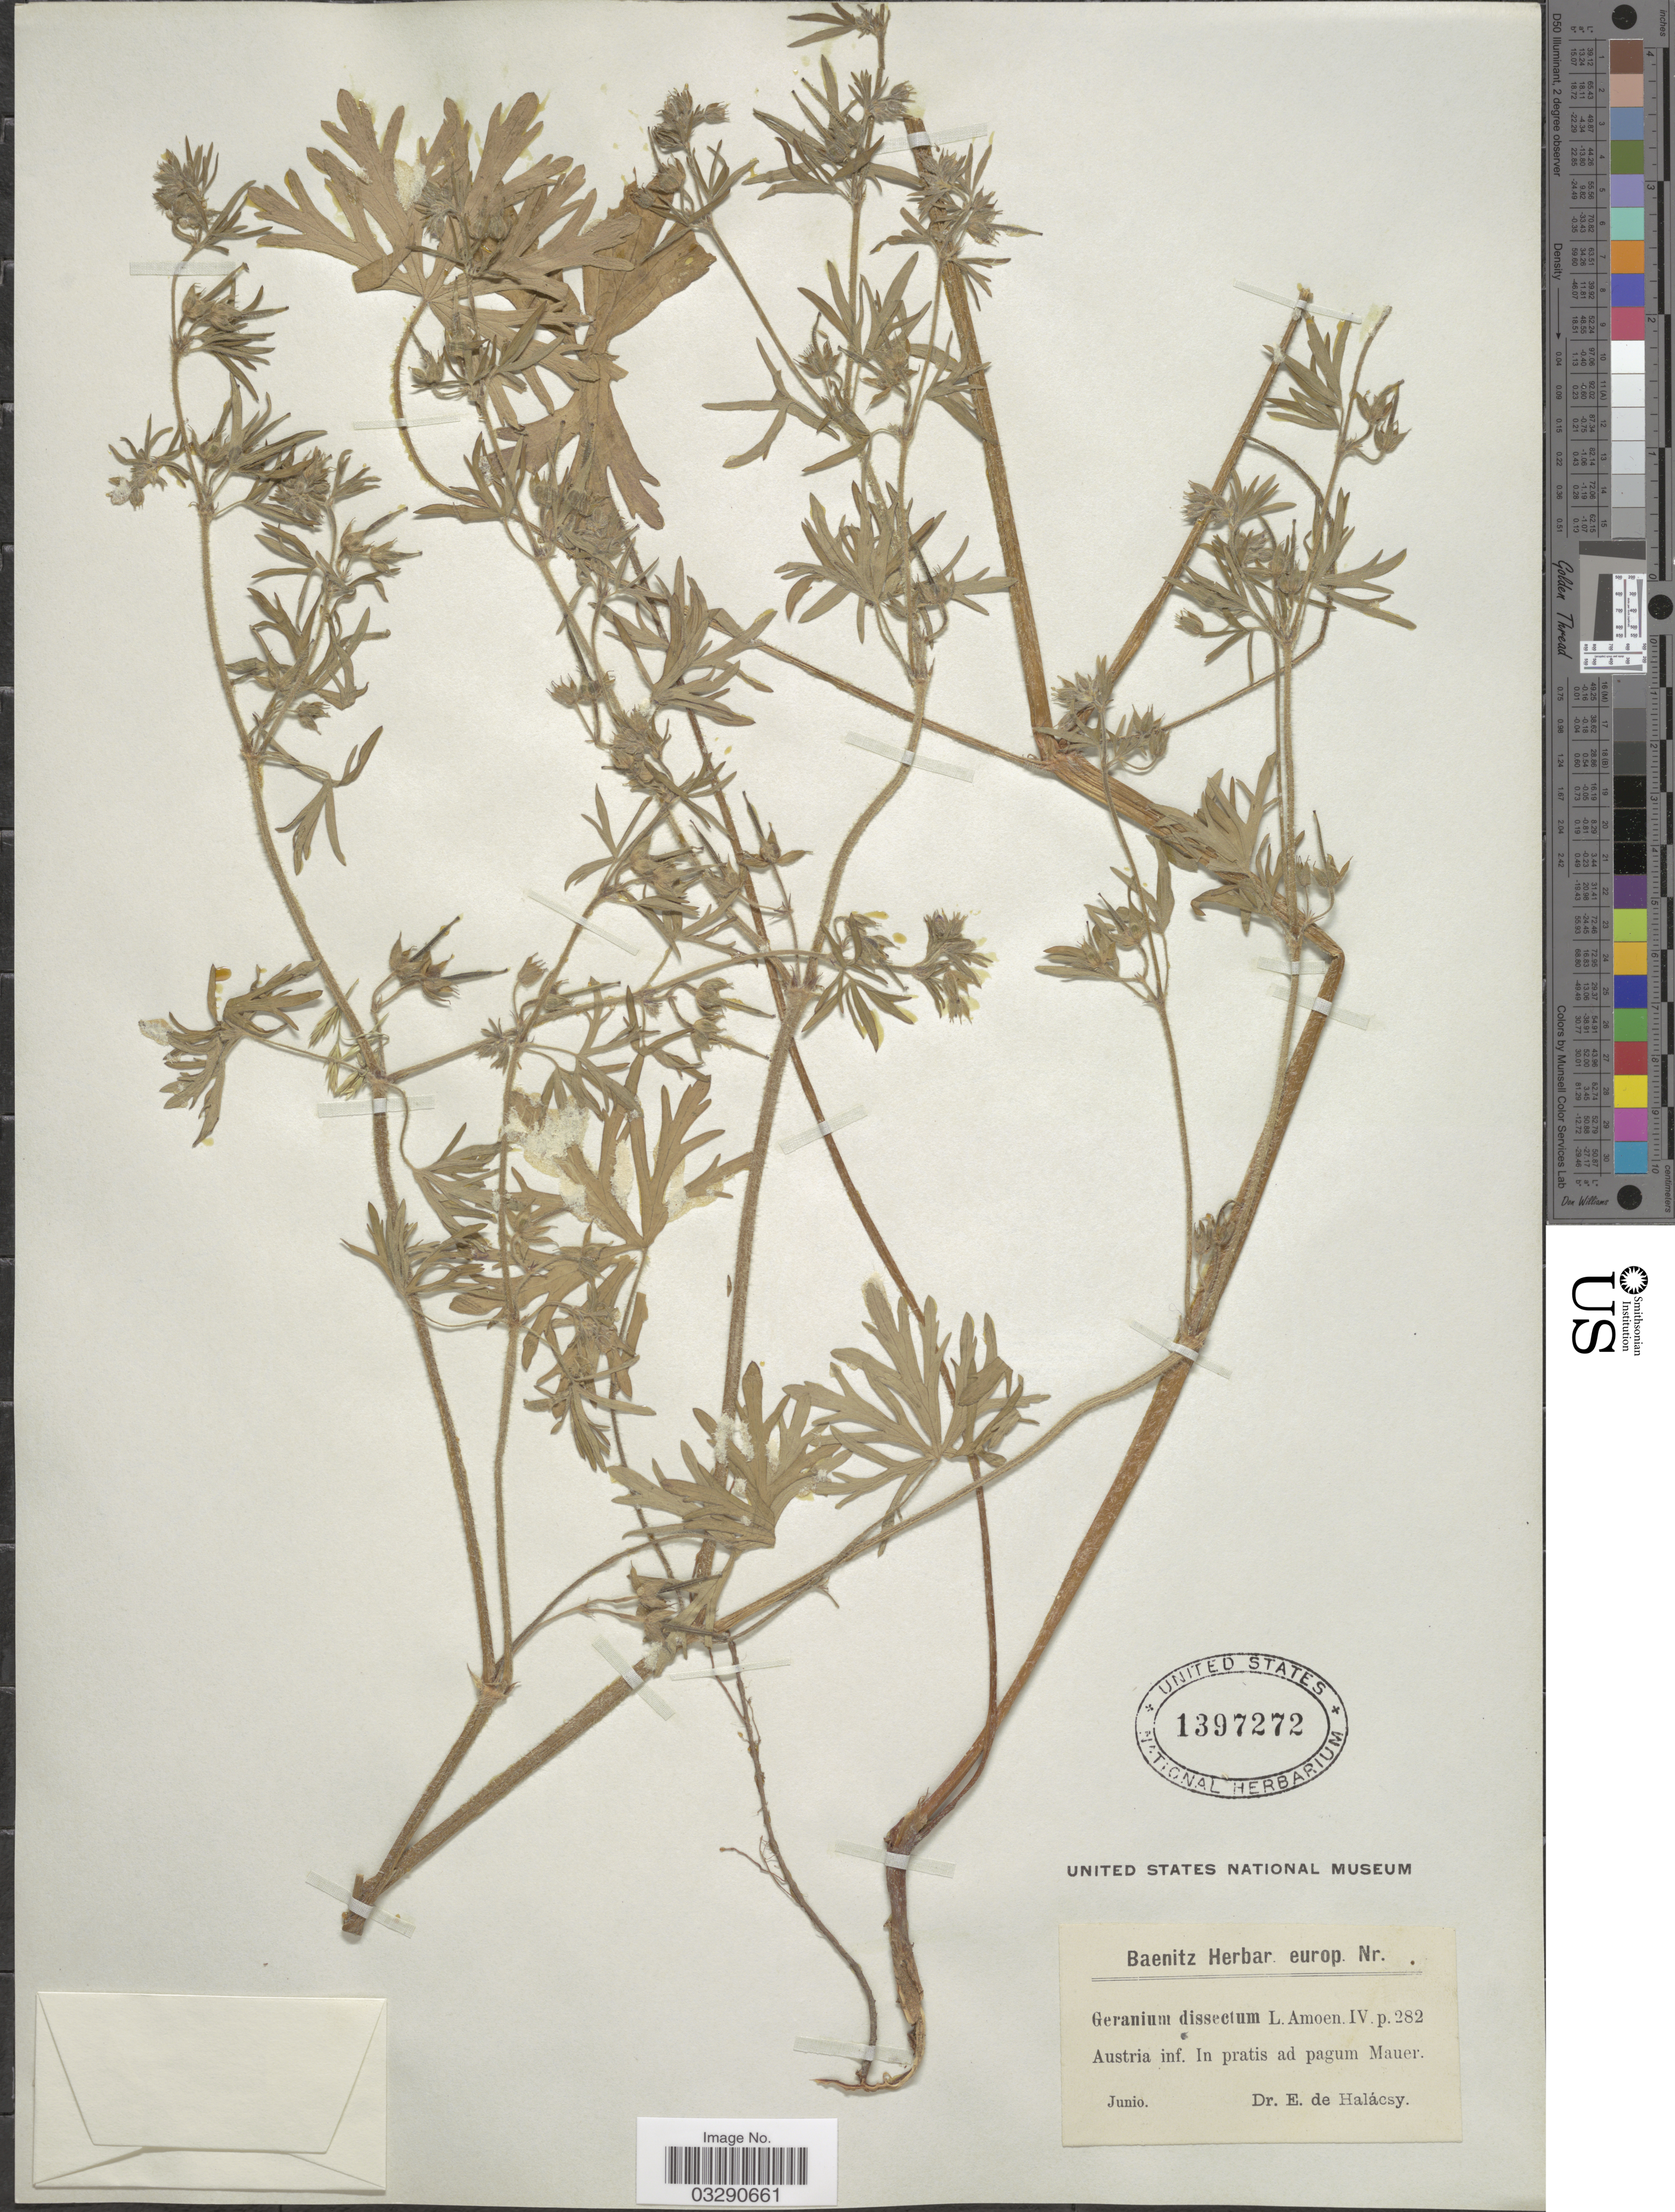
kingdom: Plantae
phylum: Tracheophyta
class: Magnoliopsida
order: Geraniales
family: Geraniaceae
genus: Geranium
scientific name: Geranium dissectum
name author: L.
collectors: E. von Halacsy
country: Austria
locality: Austria inf. In pratis ad pagum Mauer.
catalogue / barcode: US 1397272